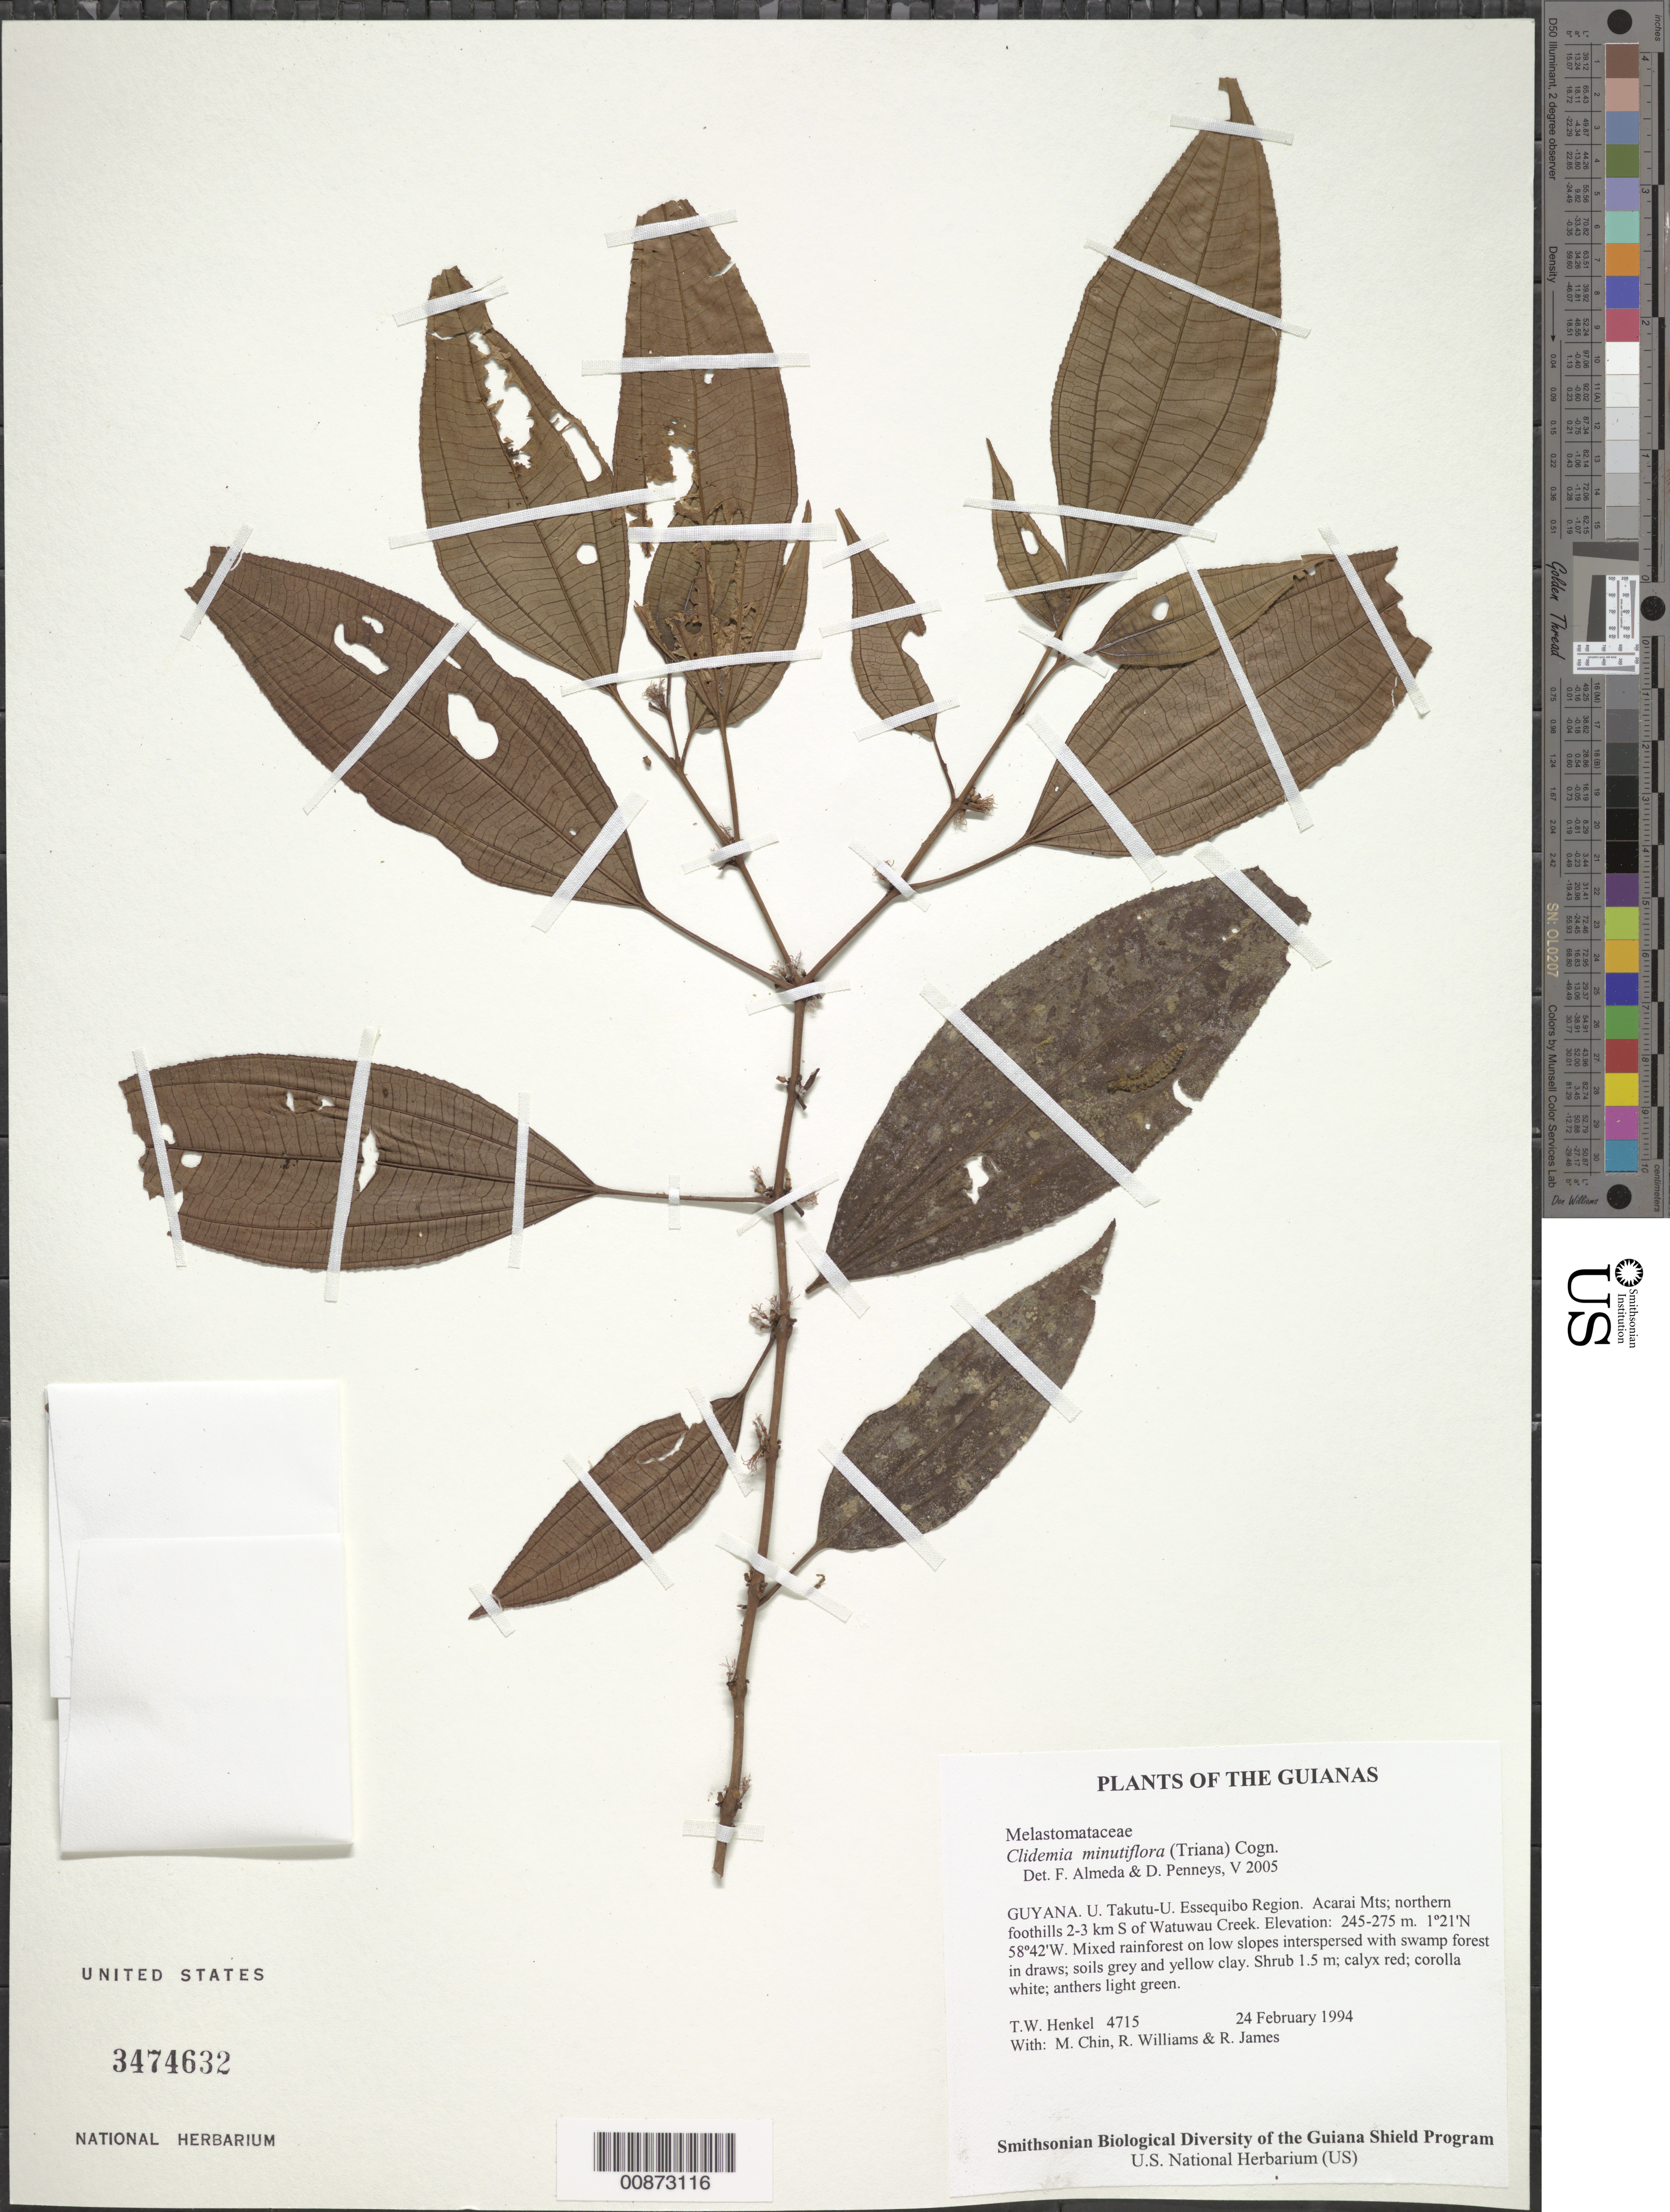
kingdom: Plantae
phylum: Tracheophyta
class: Magnoliopsida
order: Myrtales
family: Melastomataceae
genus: Clidemia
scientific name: Clidemia minutiflora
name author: (Triana) Cogn.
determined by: Almeda, F.; Penneys, D. S.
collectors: T. Henkel, M. Chin, R. Williams & R. James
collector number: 4715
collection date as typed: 24 February 1994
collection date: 1994-02-24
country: Guyana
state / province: U. Takutu-U. Essequibo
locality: Acarai Mts; northern foothills 2-3 km S of Watuwau Creek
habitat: Mixed rainforest on low slopes interspersed with swamp forest in draws; soils grey and yellow clay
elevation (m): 245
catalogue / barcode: US 3474632